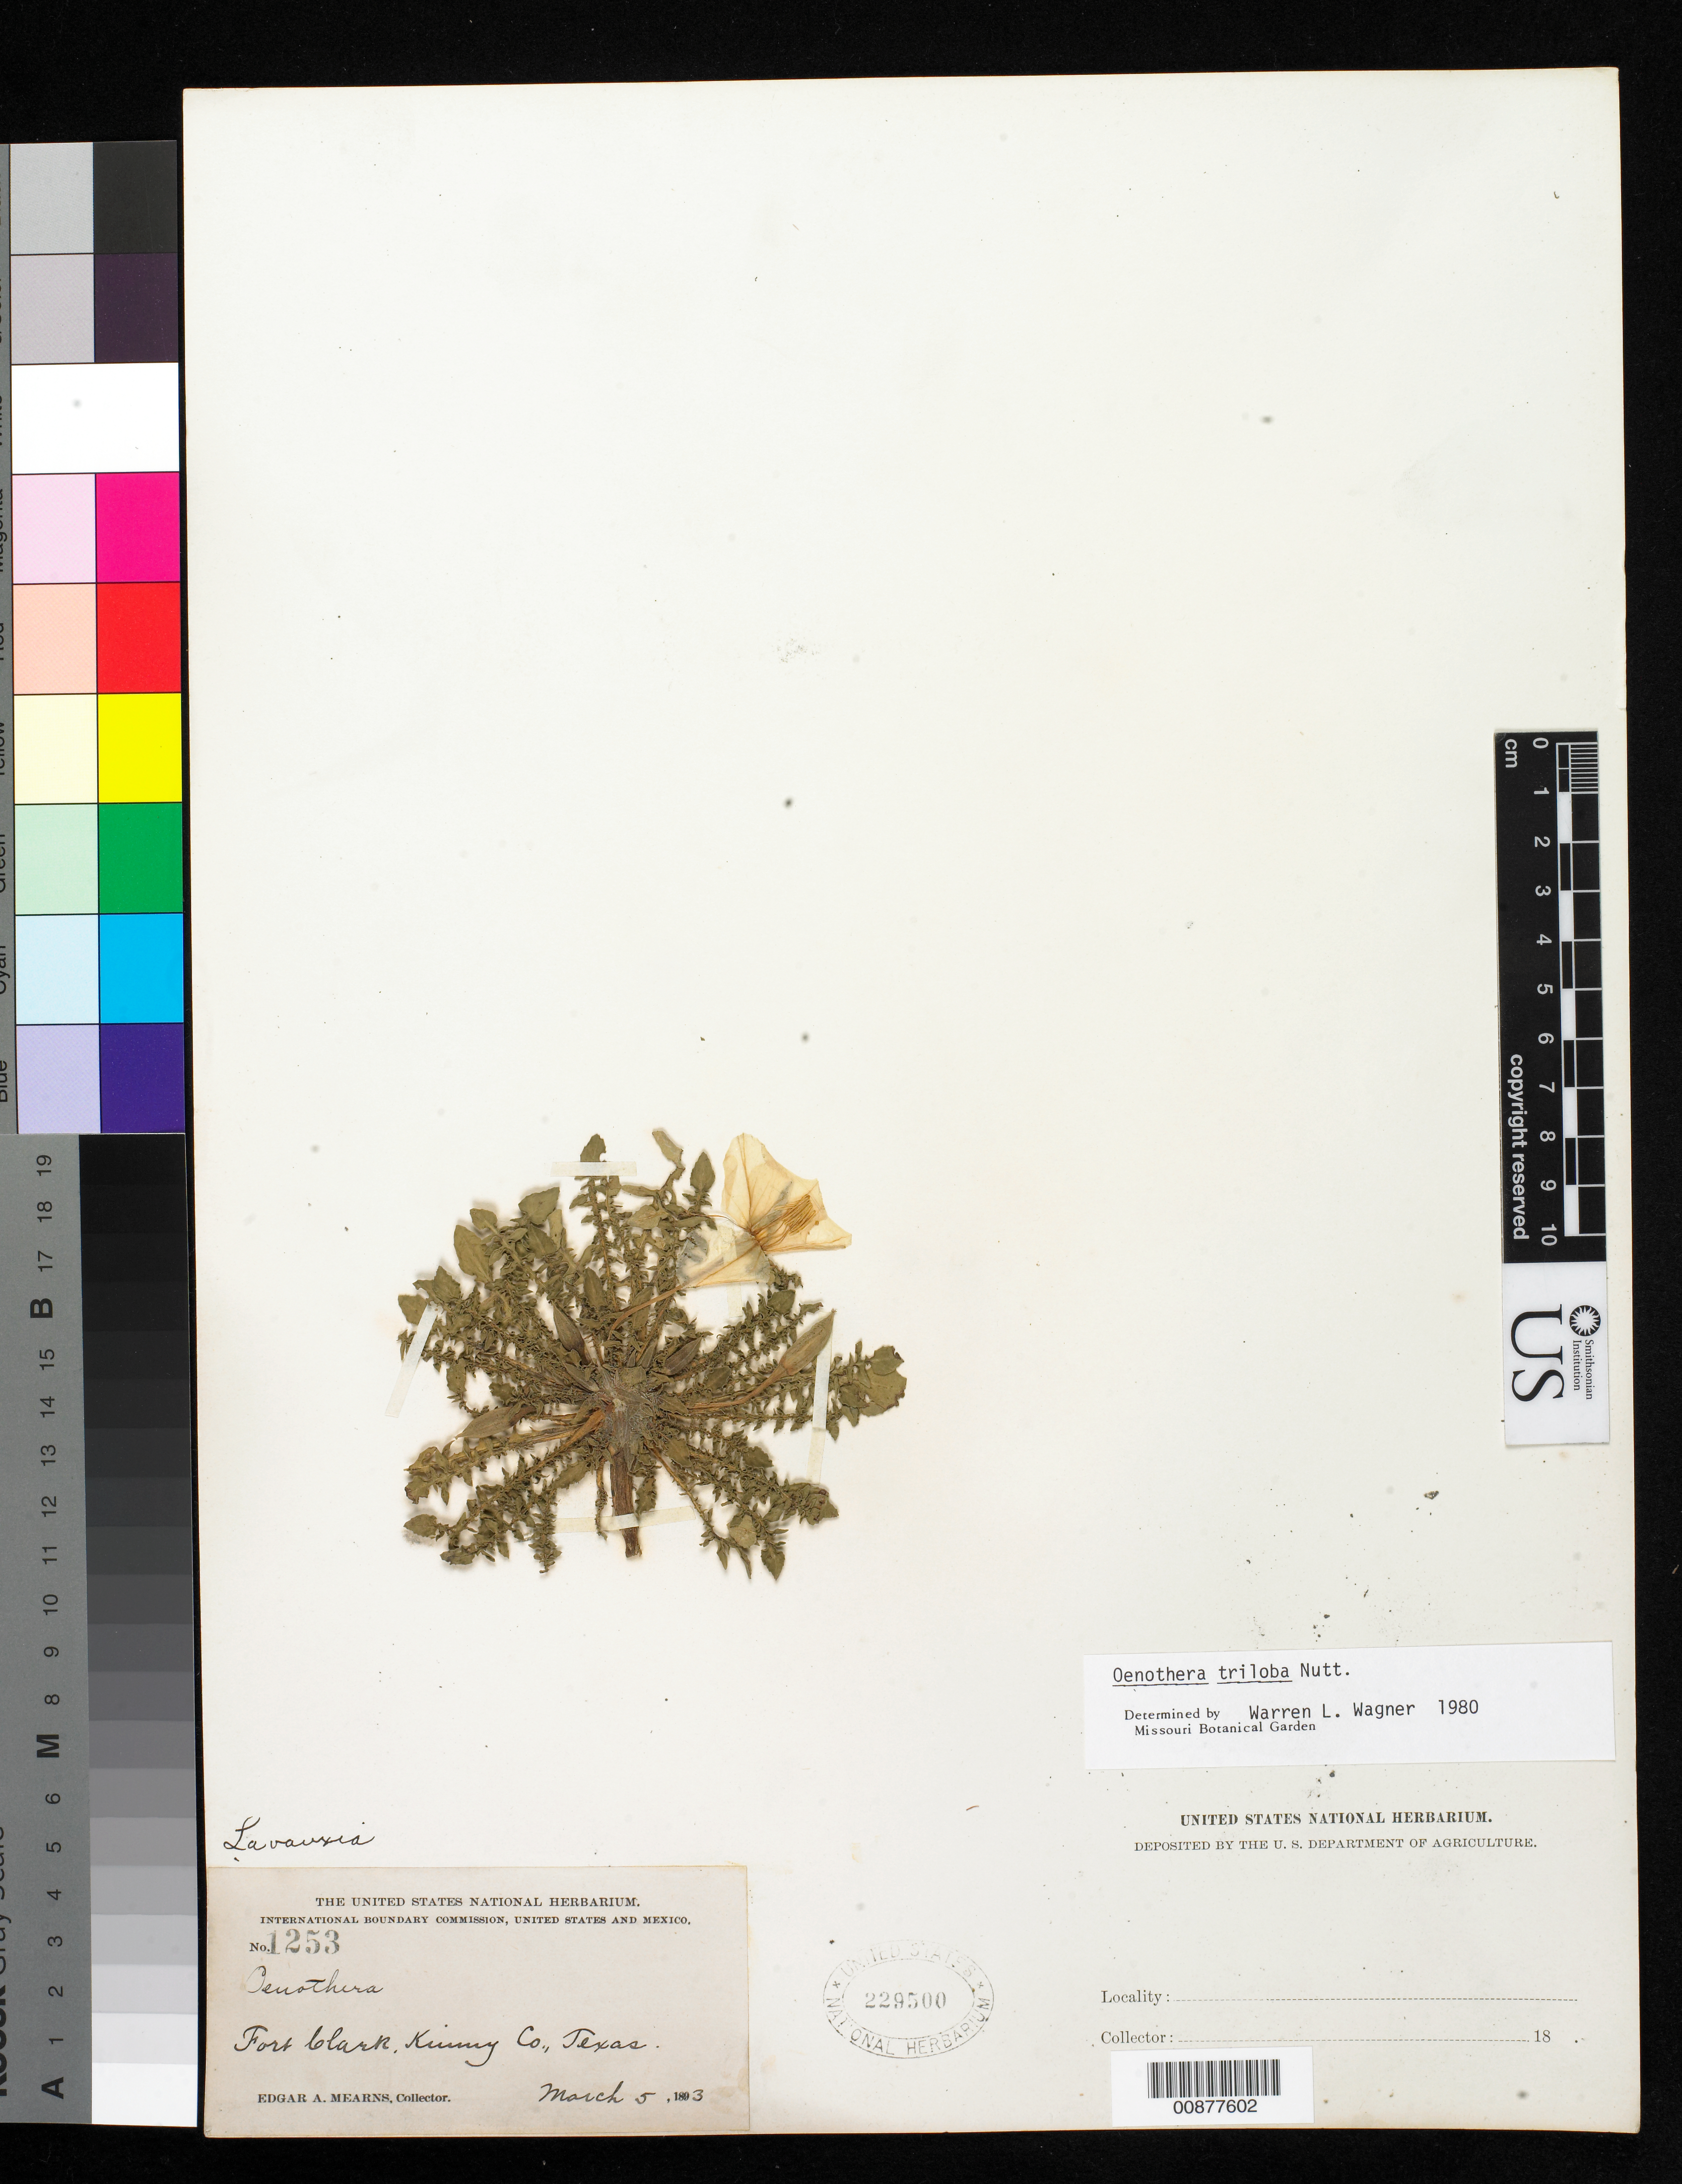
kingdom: Plantae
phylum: Tracheophyta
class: Magnoliopsida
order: Myrtales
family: Onagraceae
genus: Oenothera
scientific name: Oenothera triloba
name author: Nutt.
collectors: E. A. Mearns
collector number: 1253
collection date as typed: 05 Mar 1893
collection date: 1893-03-05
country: United States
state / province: Texas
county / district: Kinney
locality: Fort Clark, Kinney County, Texas.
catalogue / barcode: US 229500